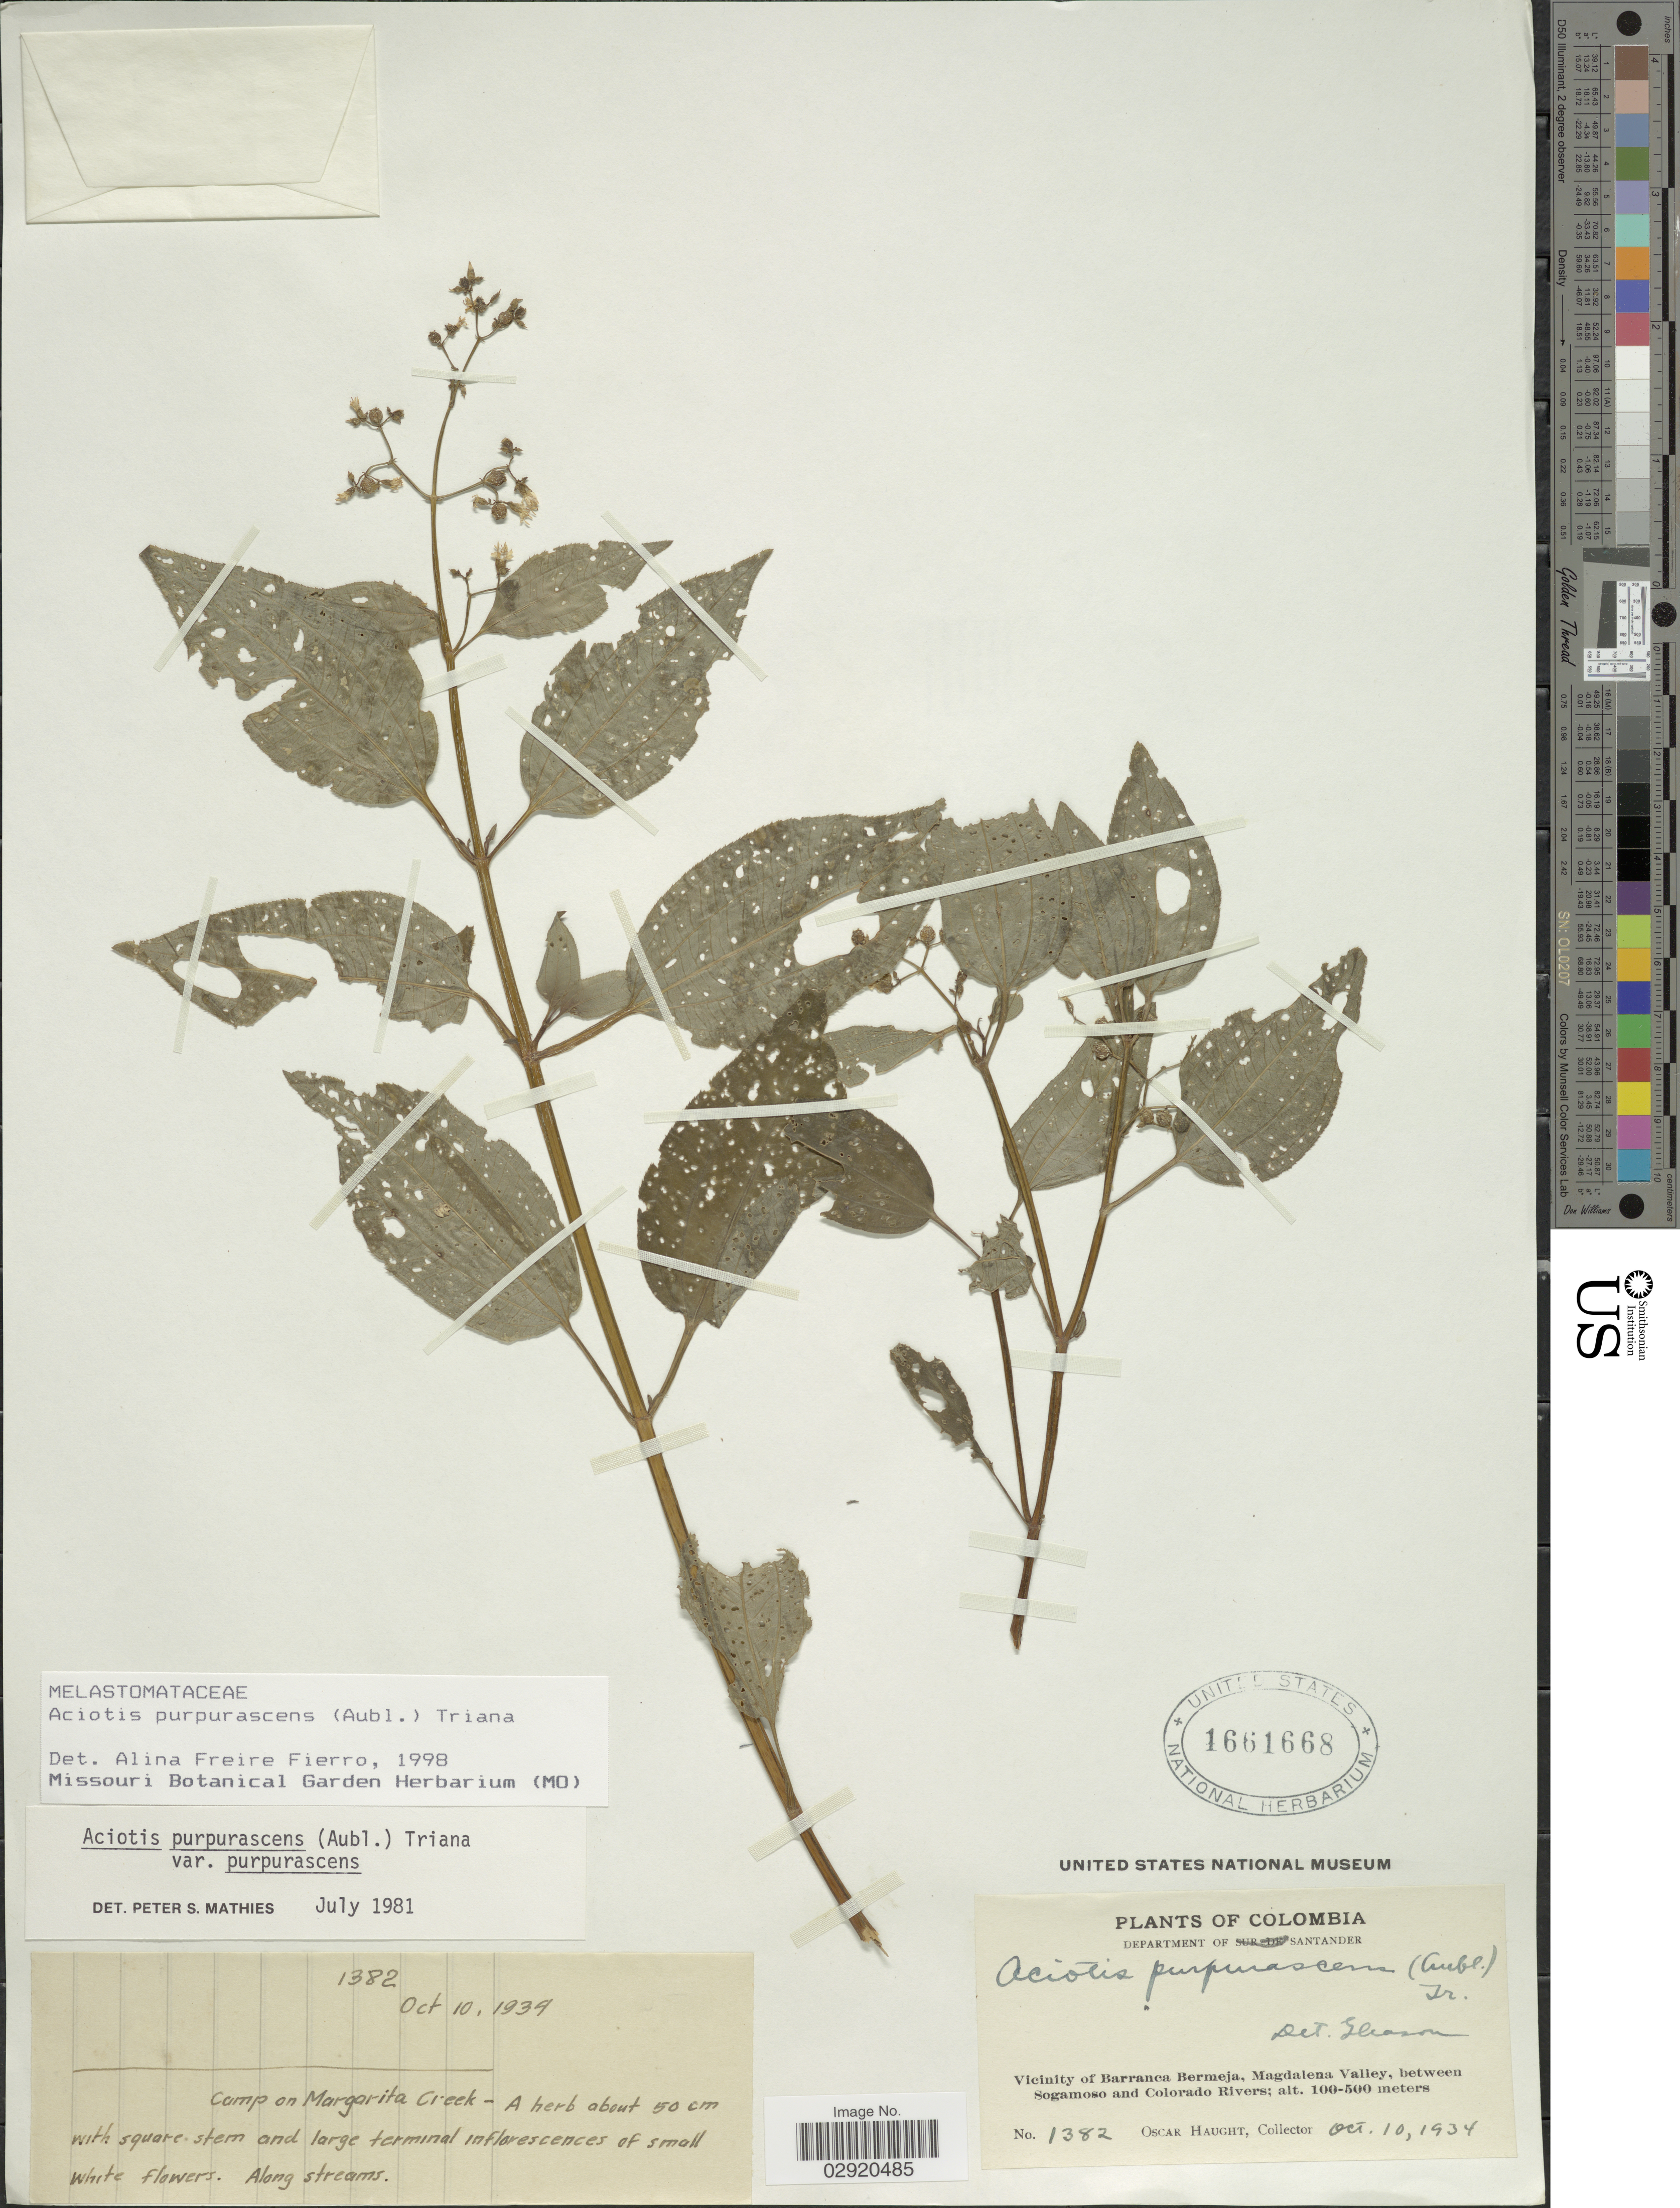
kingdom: Plantae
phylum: Tracheophyta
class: Magnoliopsida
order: Myrtales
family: Melastomataceae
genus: Aciotis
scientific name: Aciotis purpurascens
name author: (Aubl.) Triana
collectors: O. Haught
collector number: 1382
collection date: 1934-10-10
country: Colombia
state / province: Santander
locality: Department of Santander. Vicinity of Barranca Bermeja, Magdalena Valley, between Sogamoso and Colorado Rivers. Camp on Margarita Creek.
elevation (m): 100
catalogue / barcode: US 1661668